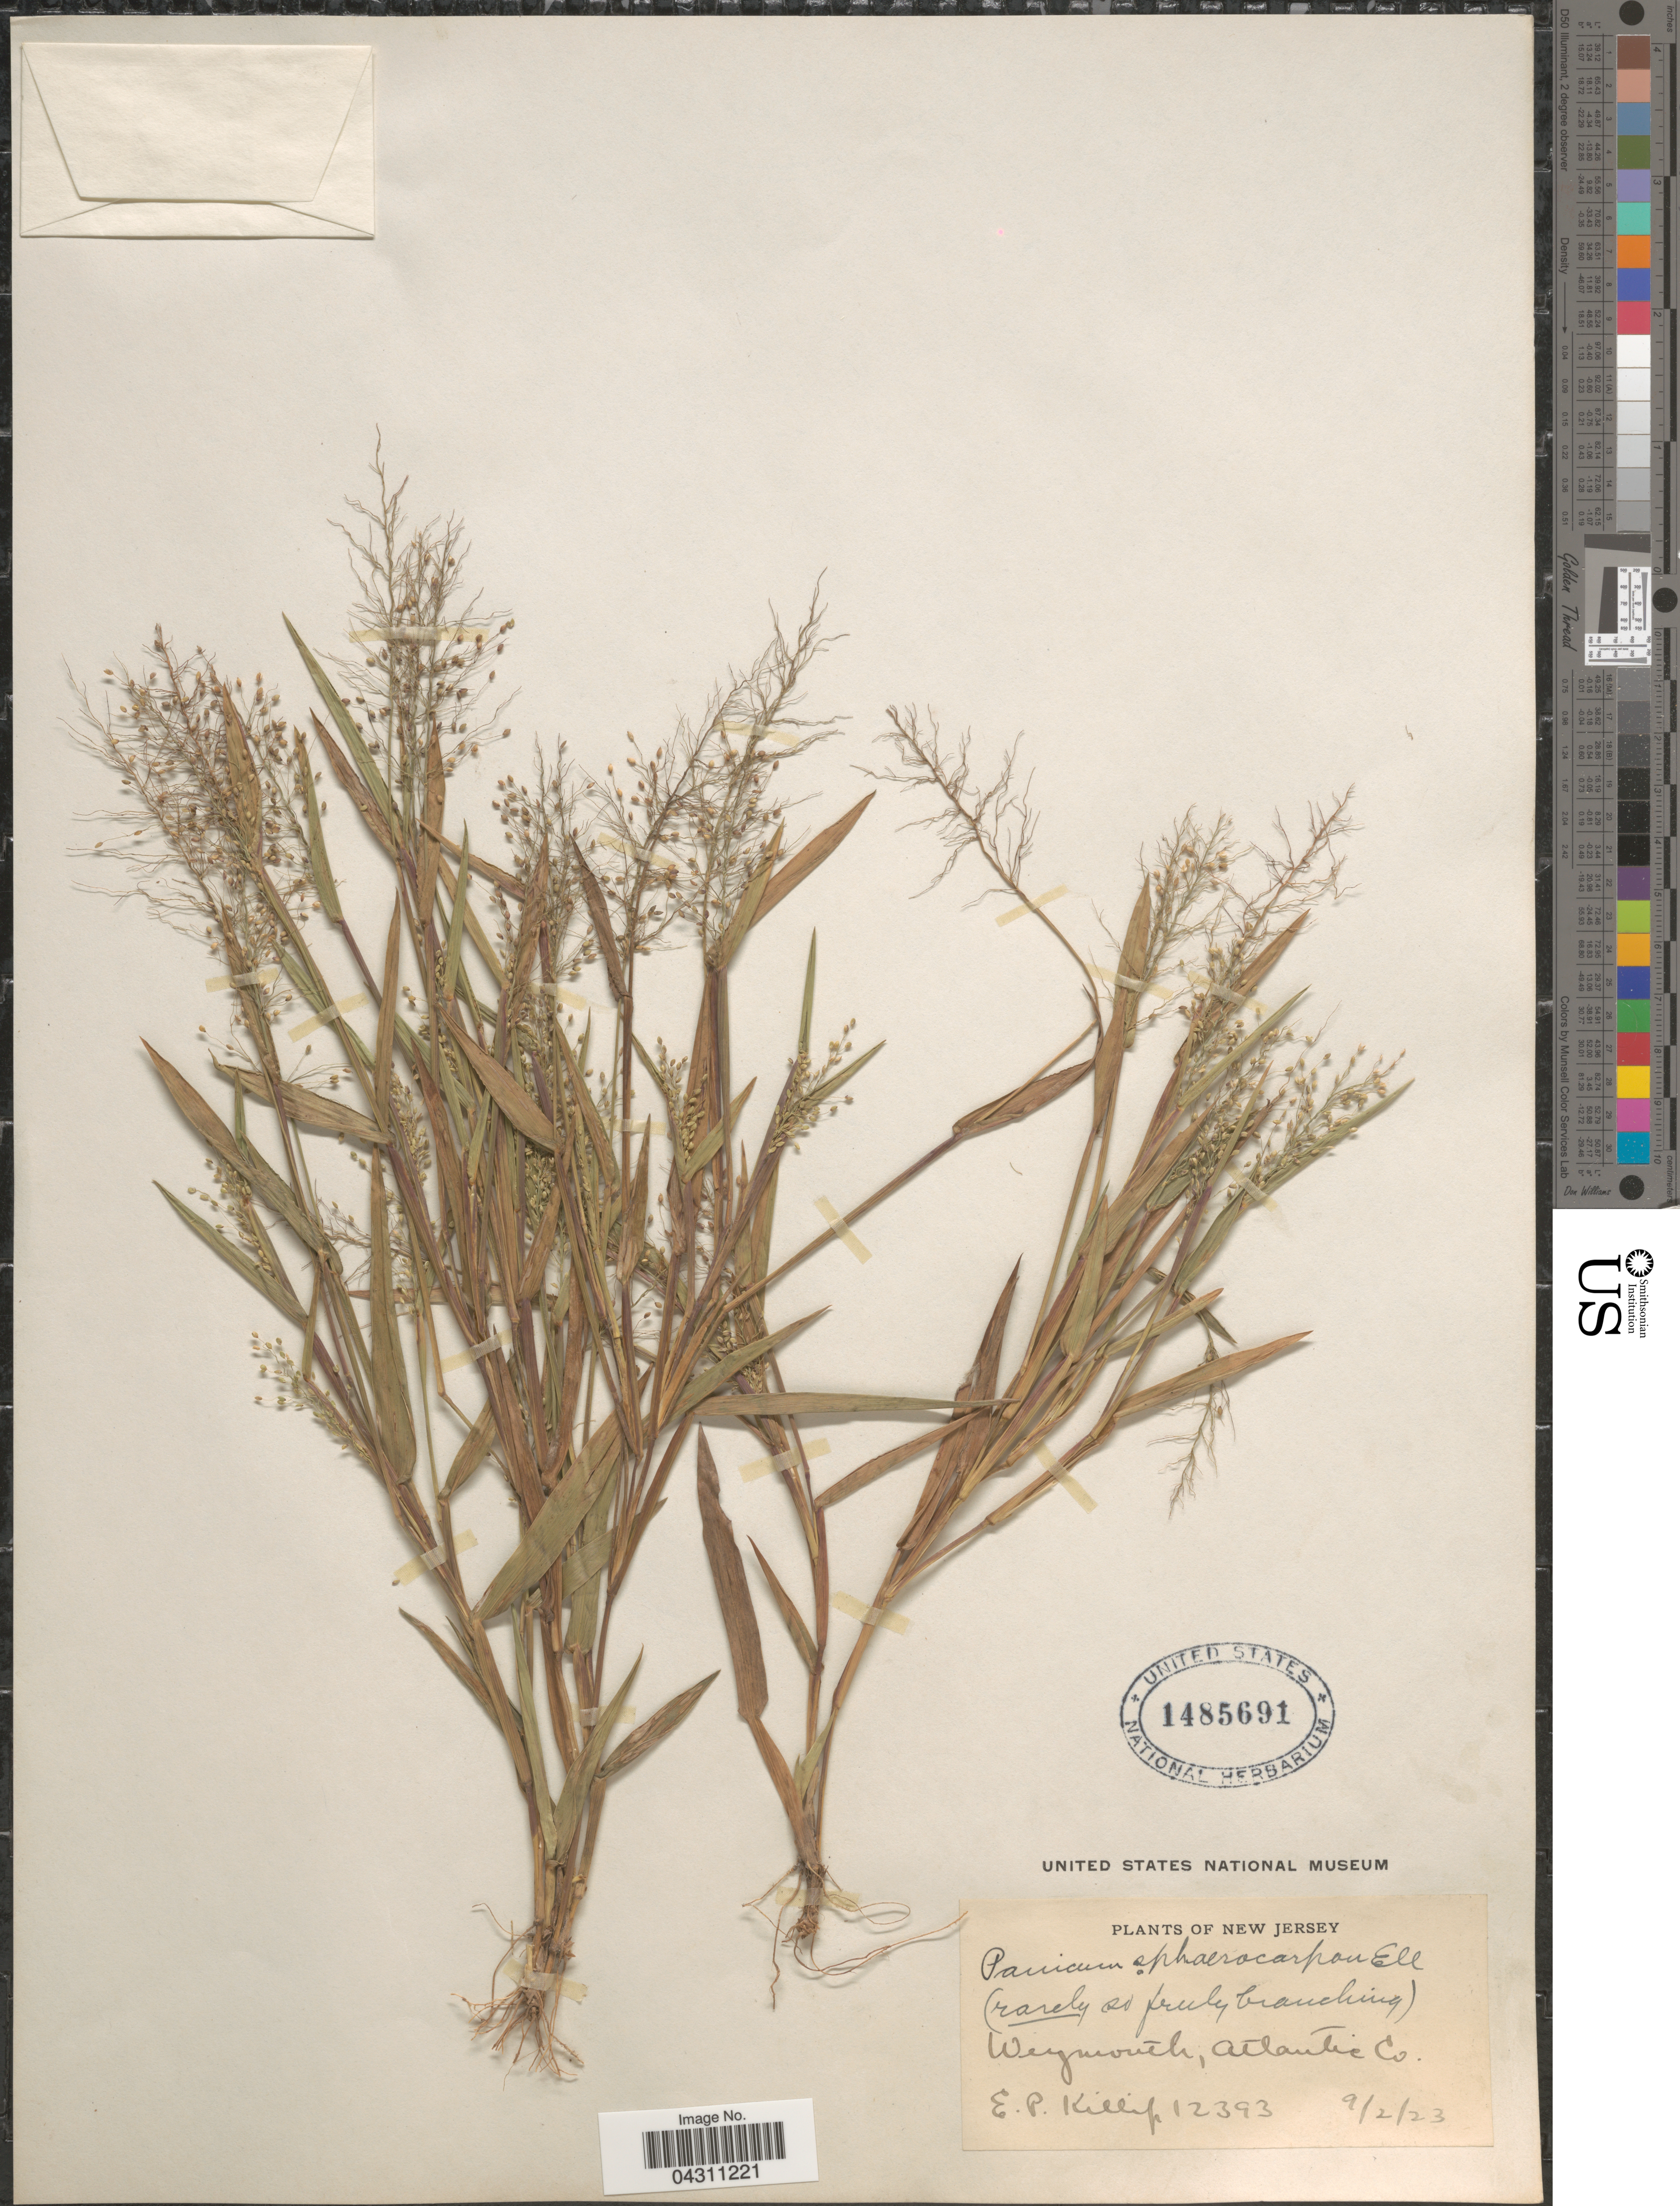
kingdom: Plantae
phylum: Tracheophyta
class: Liliopsida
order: Poales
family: Poaceae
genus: Dichanthelium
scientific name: Dichanthelium sphaerocarpon var. sphaerocarpon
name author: (Elliott) Gould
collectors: E. P. Killip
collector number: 12393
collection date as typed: Transcribed d/m/y: 2/9/23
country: United States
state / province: New Jersey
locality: Weymouth, Atlantic Co.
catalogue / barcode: US 1485691